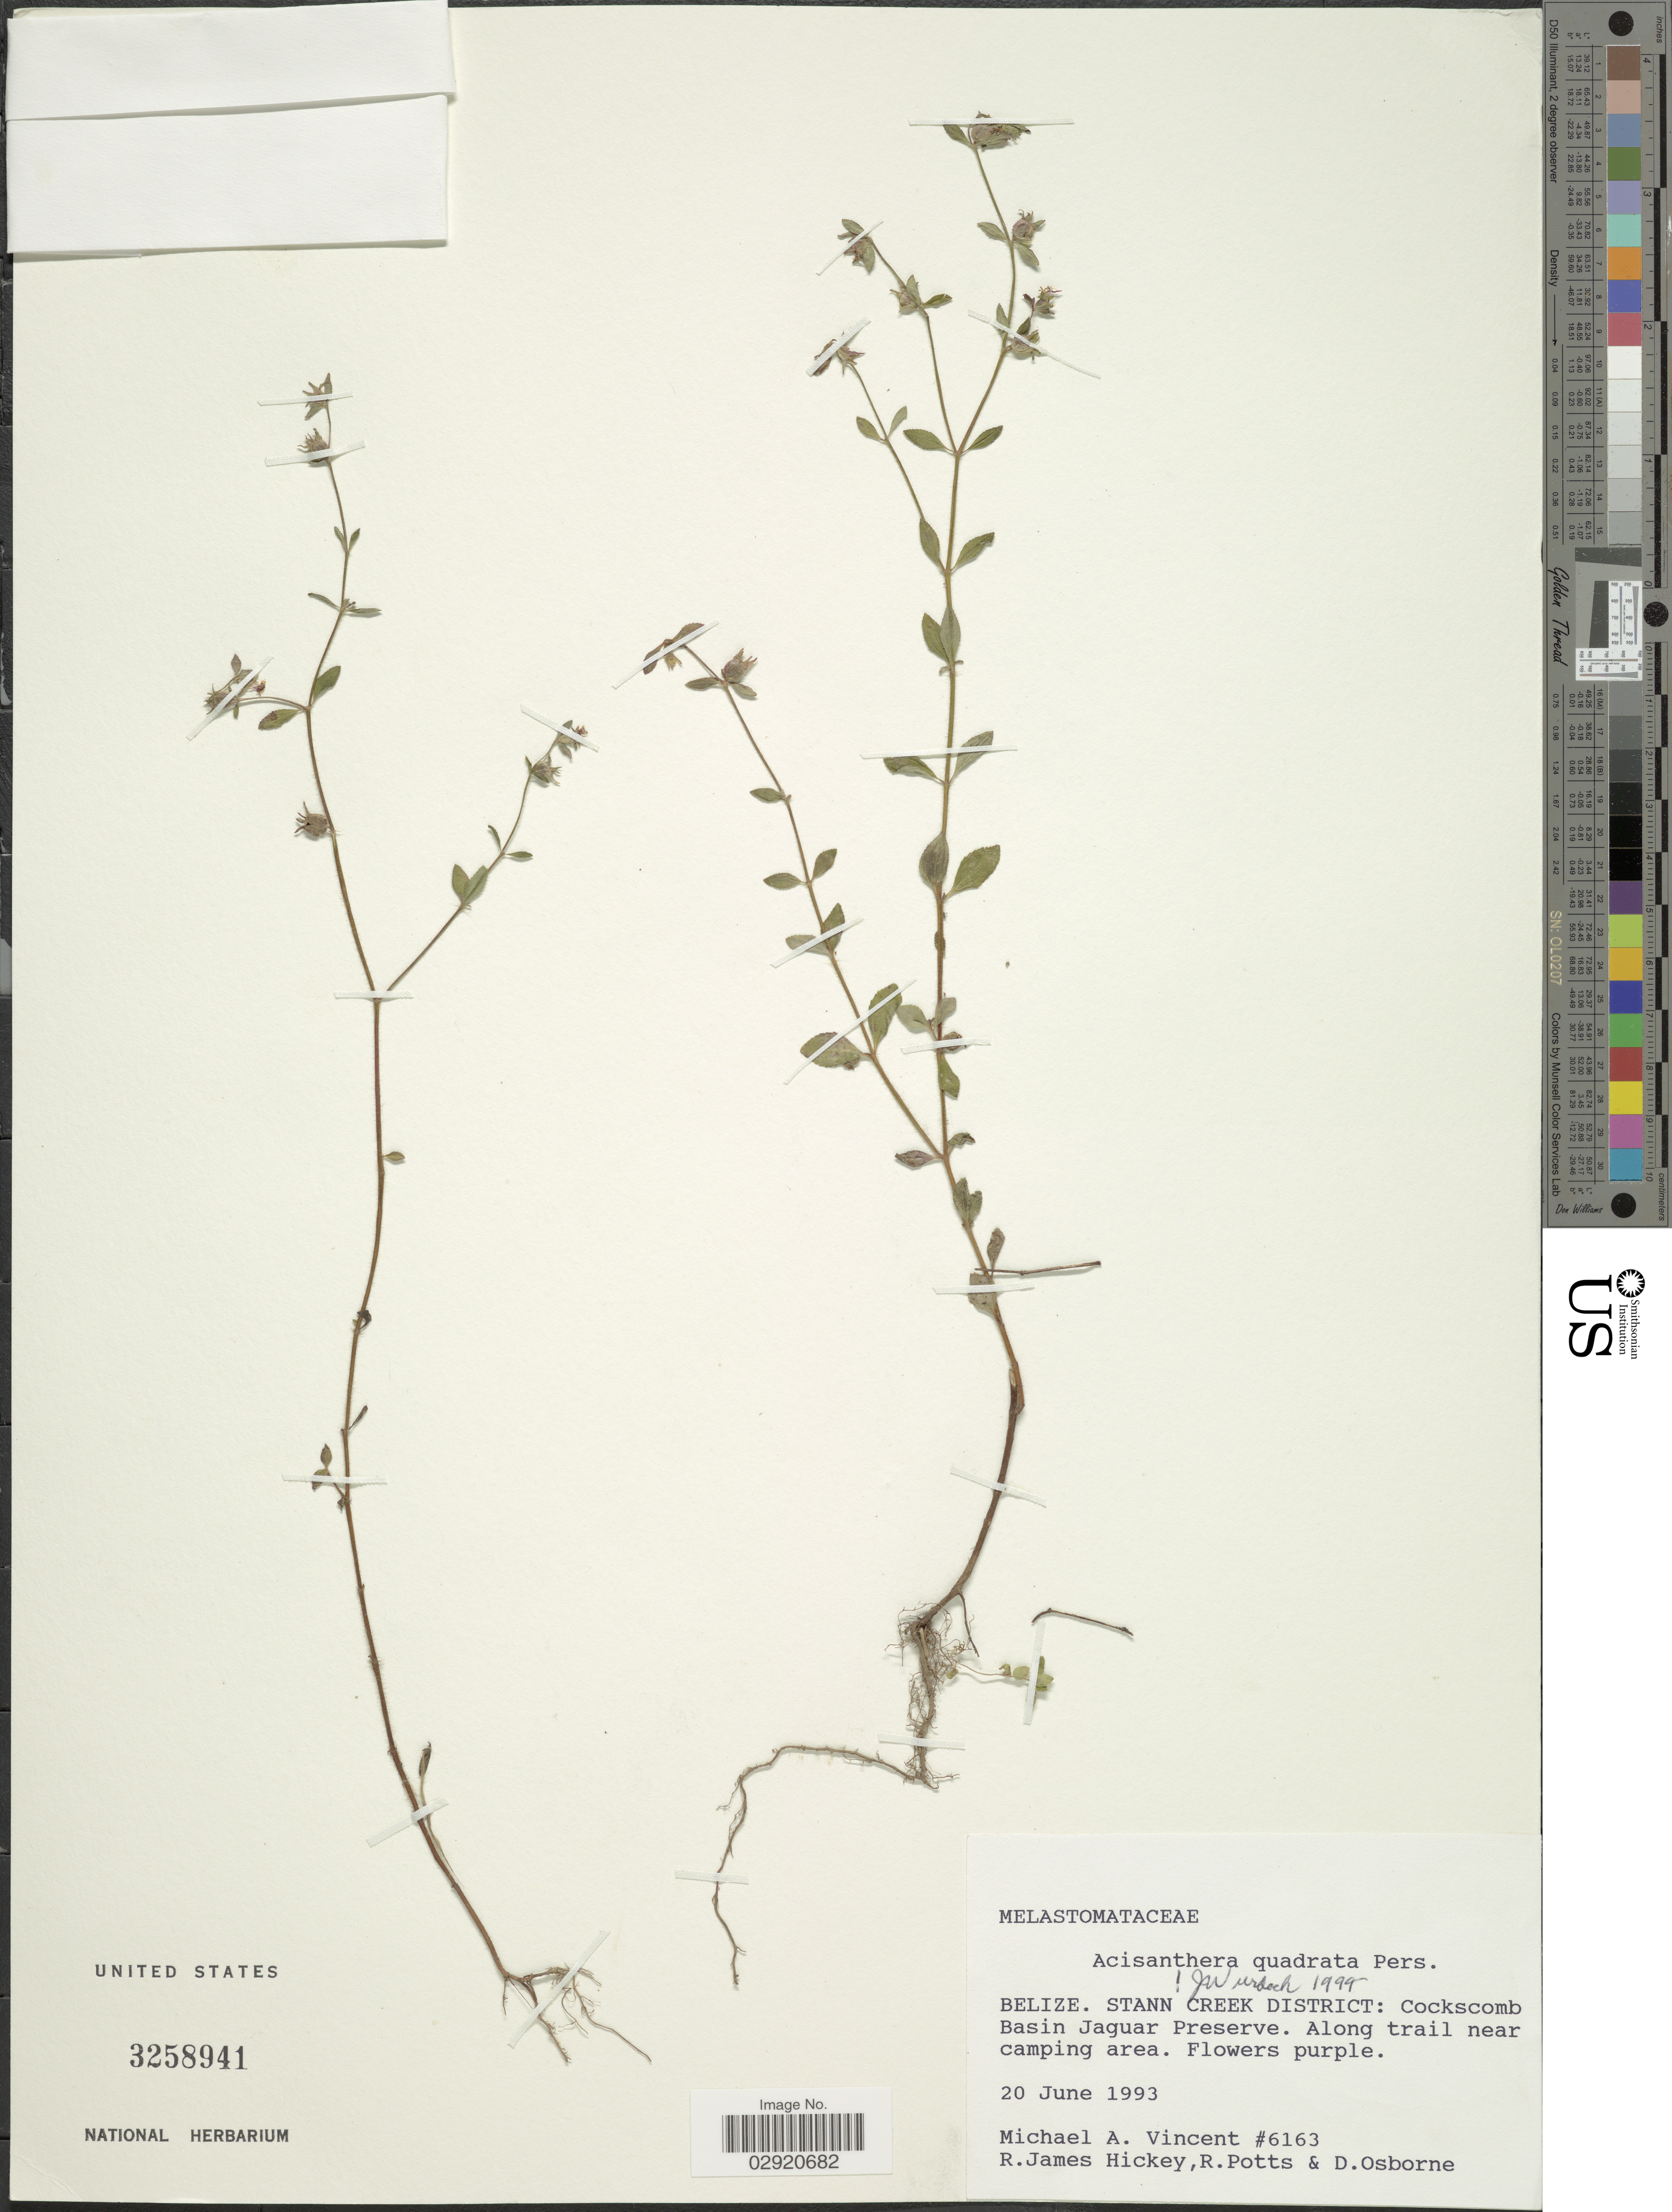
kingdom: Plantae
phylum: Tracheophyta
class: Magnoliopsida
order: Myrtales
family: Melastomataceae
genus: Acisanthera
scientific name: Acisanthera erecta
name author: Gleason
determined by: Nunes da Silva, Diego, (RB), Jardim Botanico do Rio de Janeiro - Herbario (BRAZIL)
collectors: M. A. Vincent, R. J. Hickey, R. Potts & D. Osborne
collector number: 6163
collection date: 1993-06-20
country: Belize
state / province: Stann Creek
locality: Stann Creek District: Cockscomb Basin Jaguar Preserve. Along trail near camping area.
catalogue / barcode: US 3258941